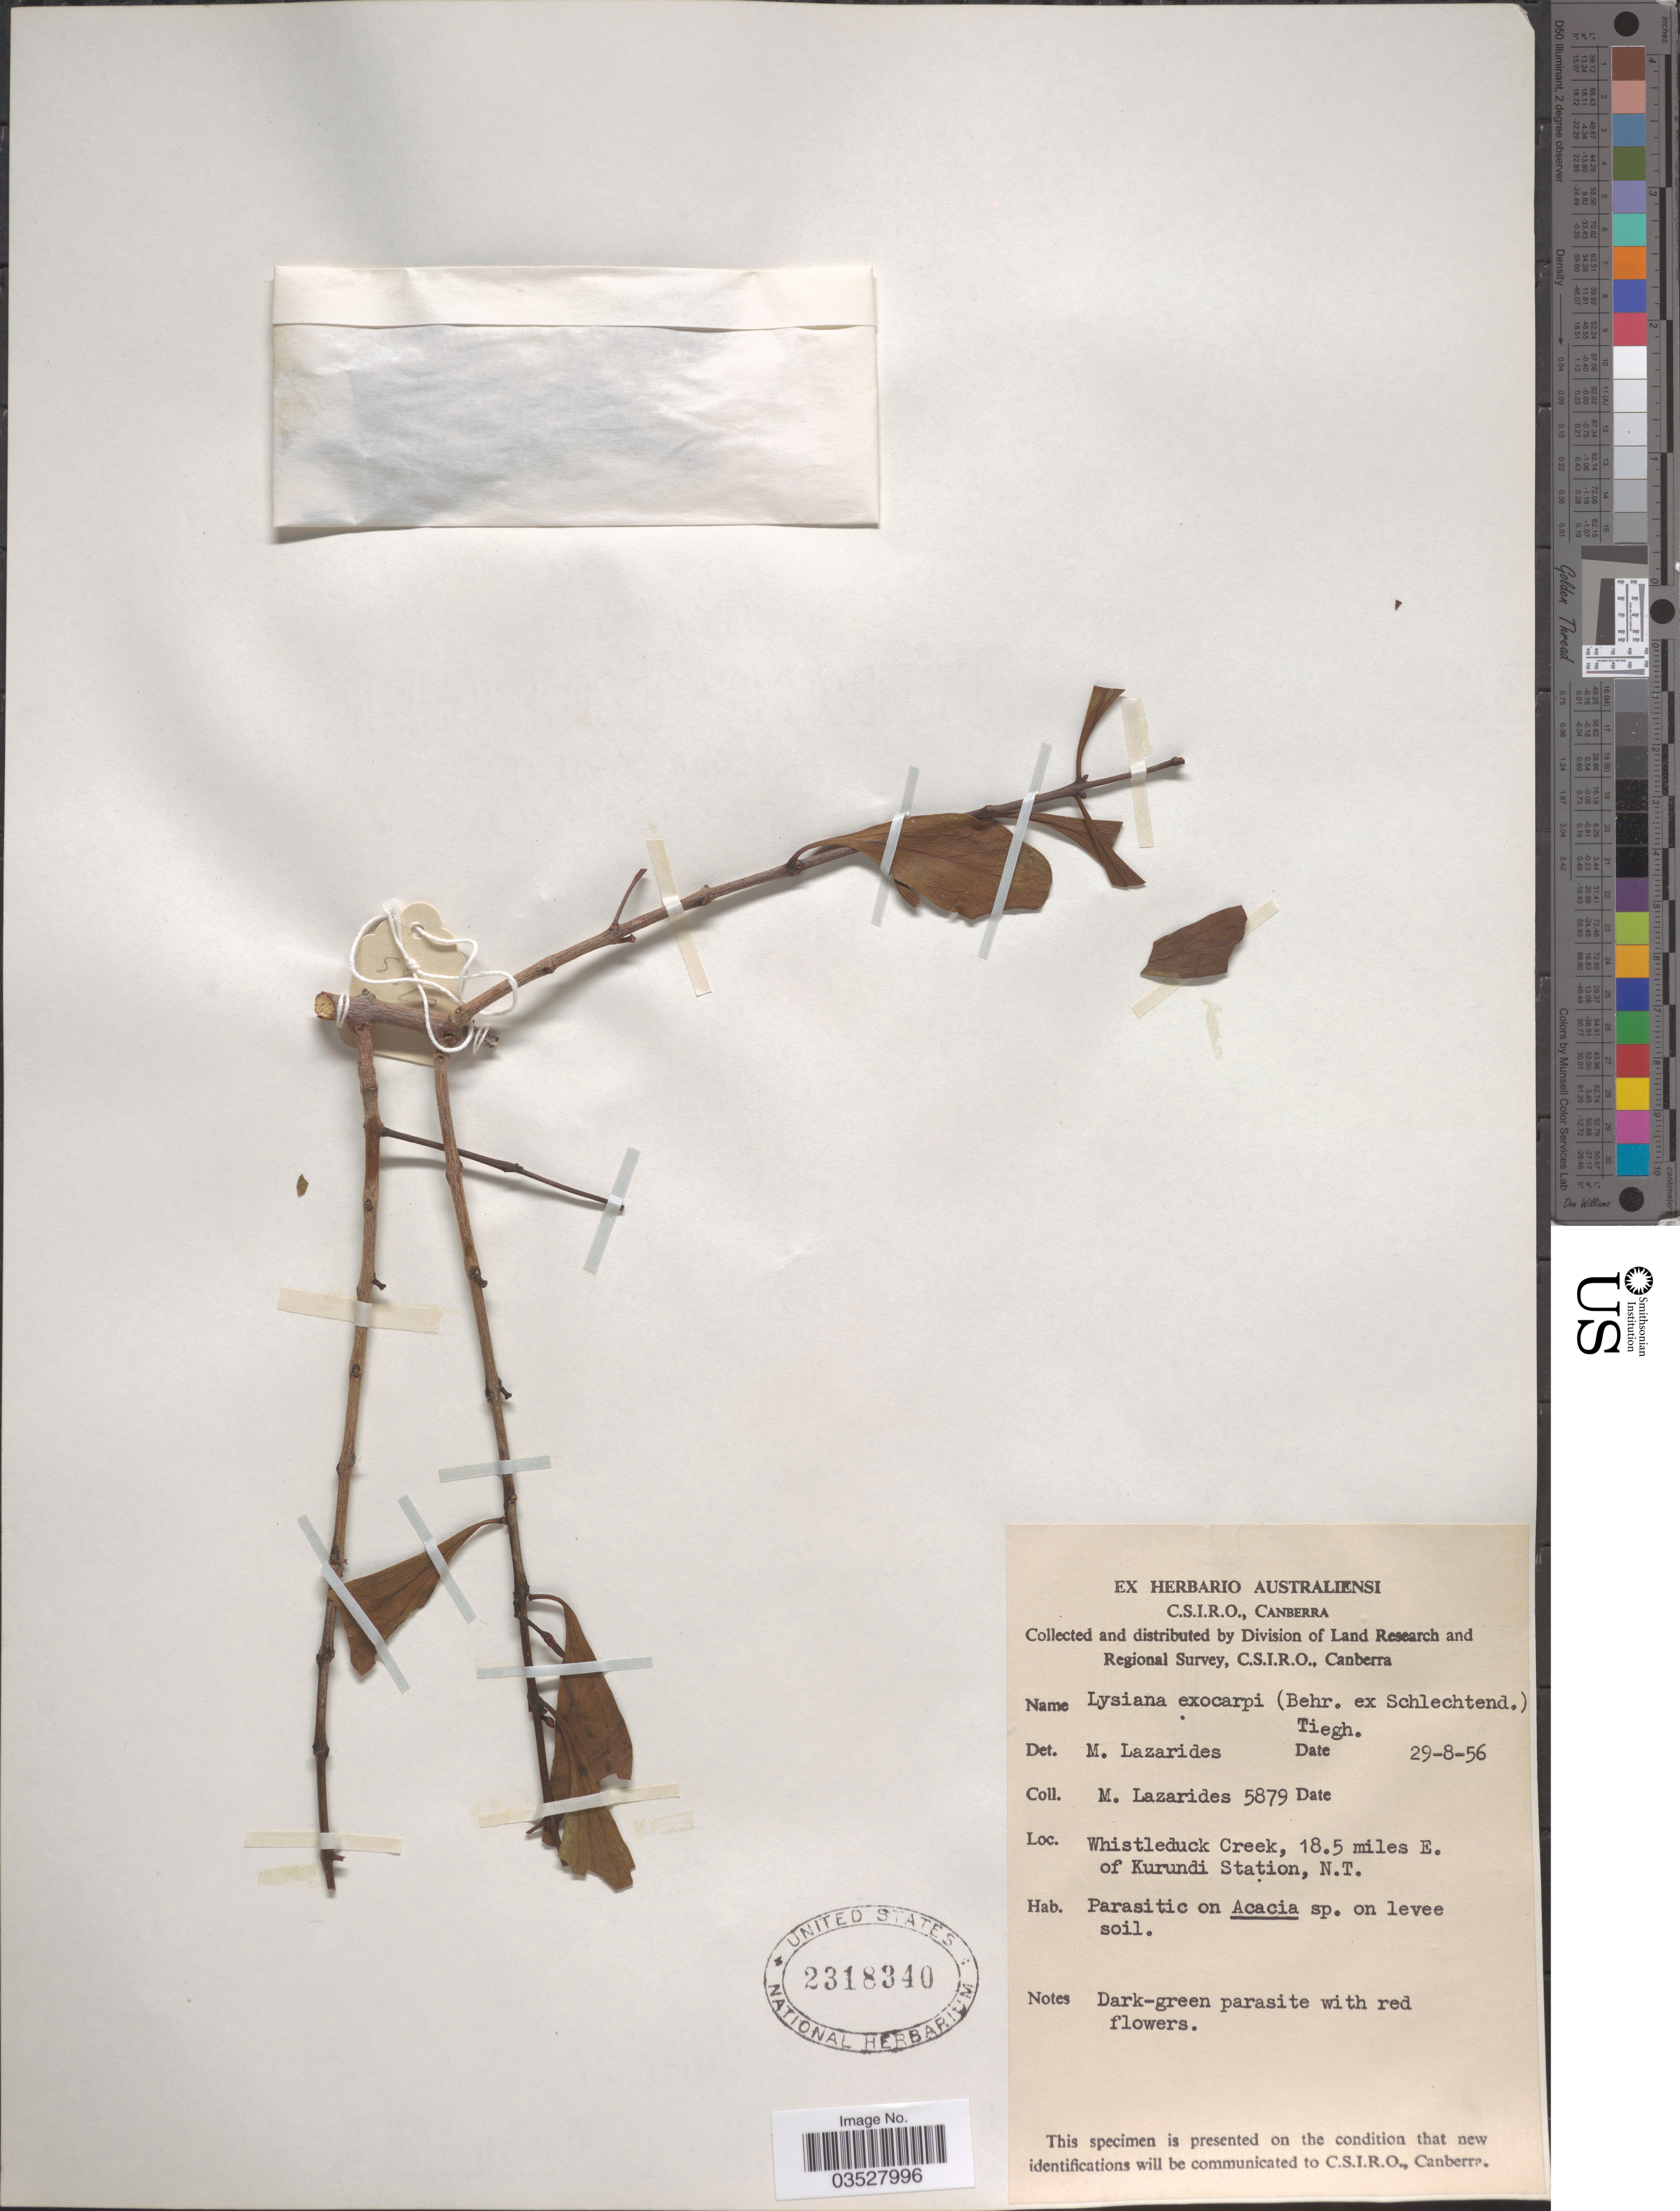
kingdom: Plantae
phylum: Tracheophyta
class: Magnoliopsida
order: Santalales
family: Loranthaceae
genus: Lysiana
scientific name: Lysiana exocarpi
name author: Tiegh.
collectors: M. Lazarides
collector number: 5879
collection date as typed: Transcribed d/m/y: 29/8/56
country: Australia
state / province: Northern Territory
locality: Whistleduck Creek, 18.5 miles E. of Kurundi Station, N.T.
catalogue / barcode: US 2318340